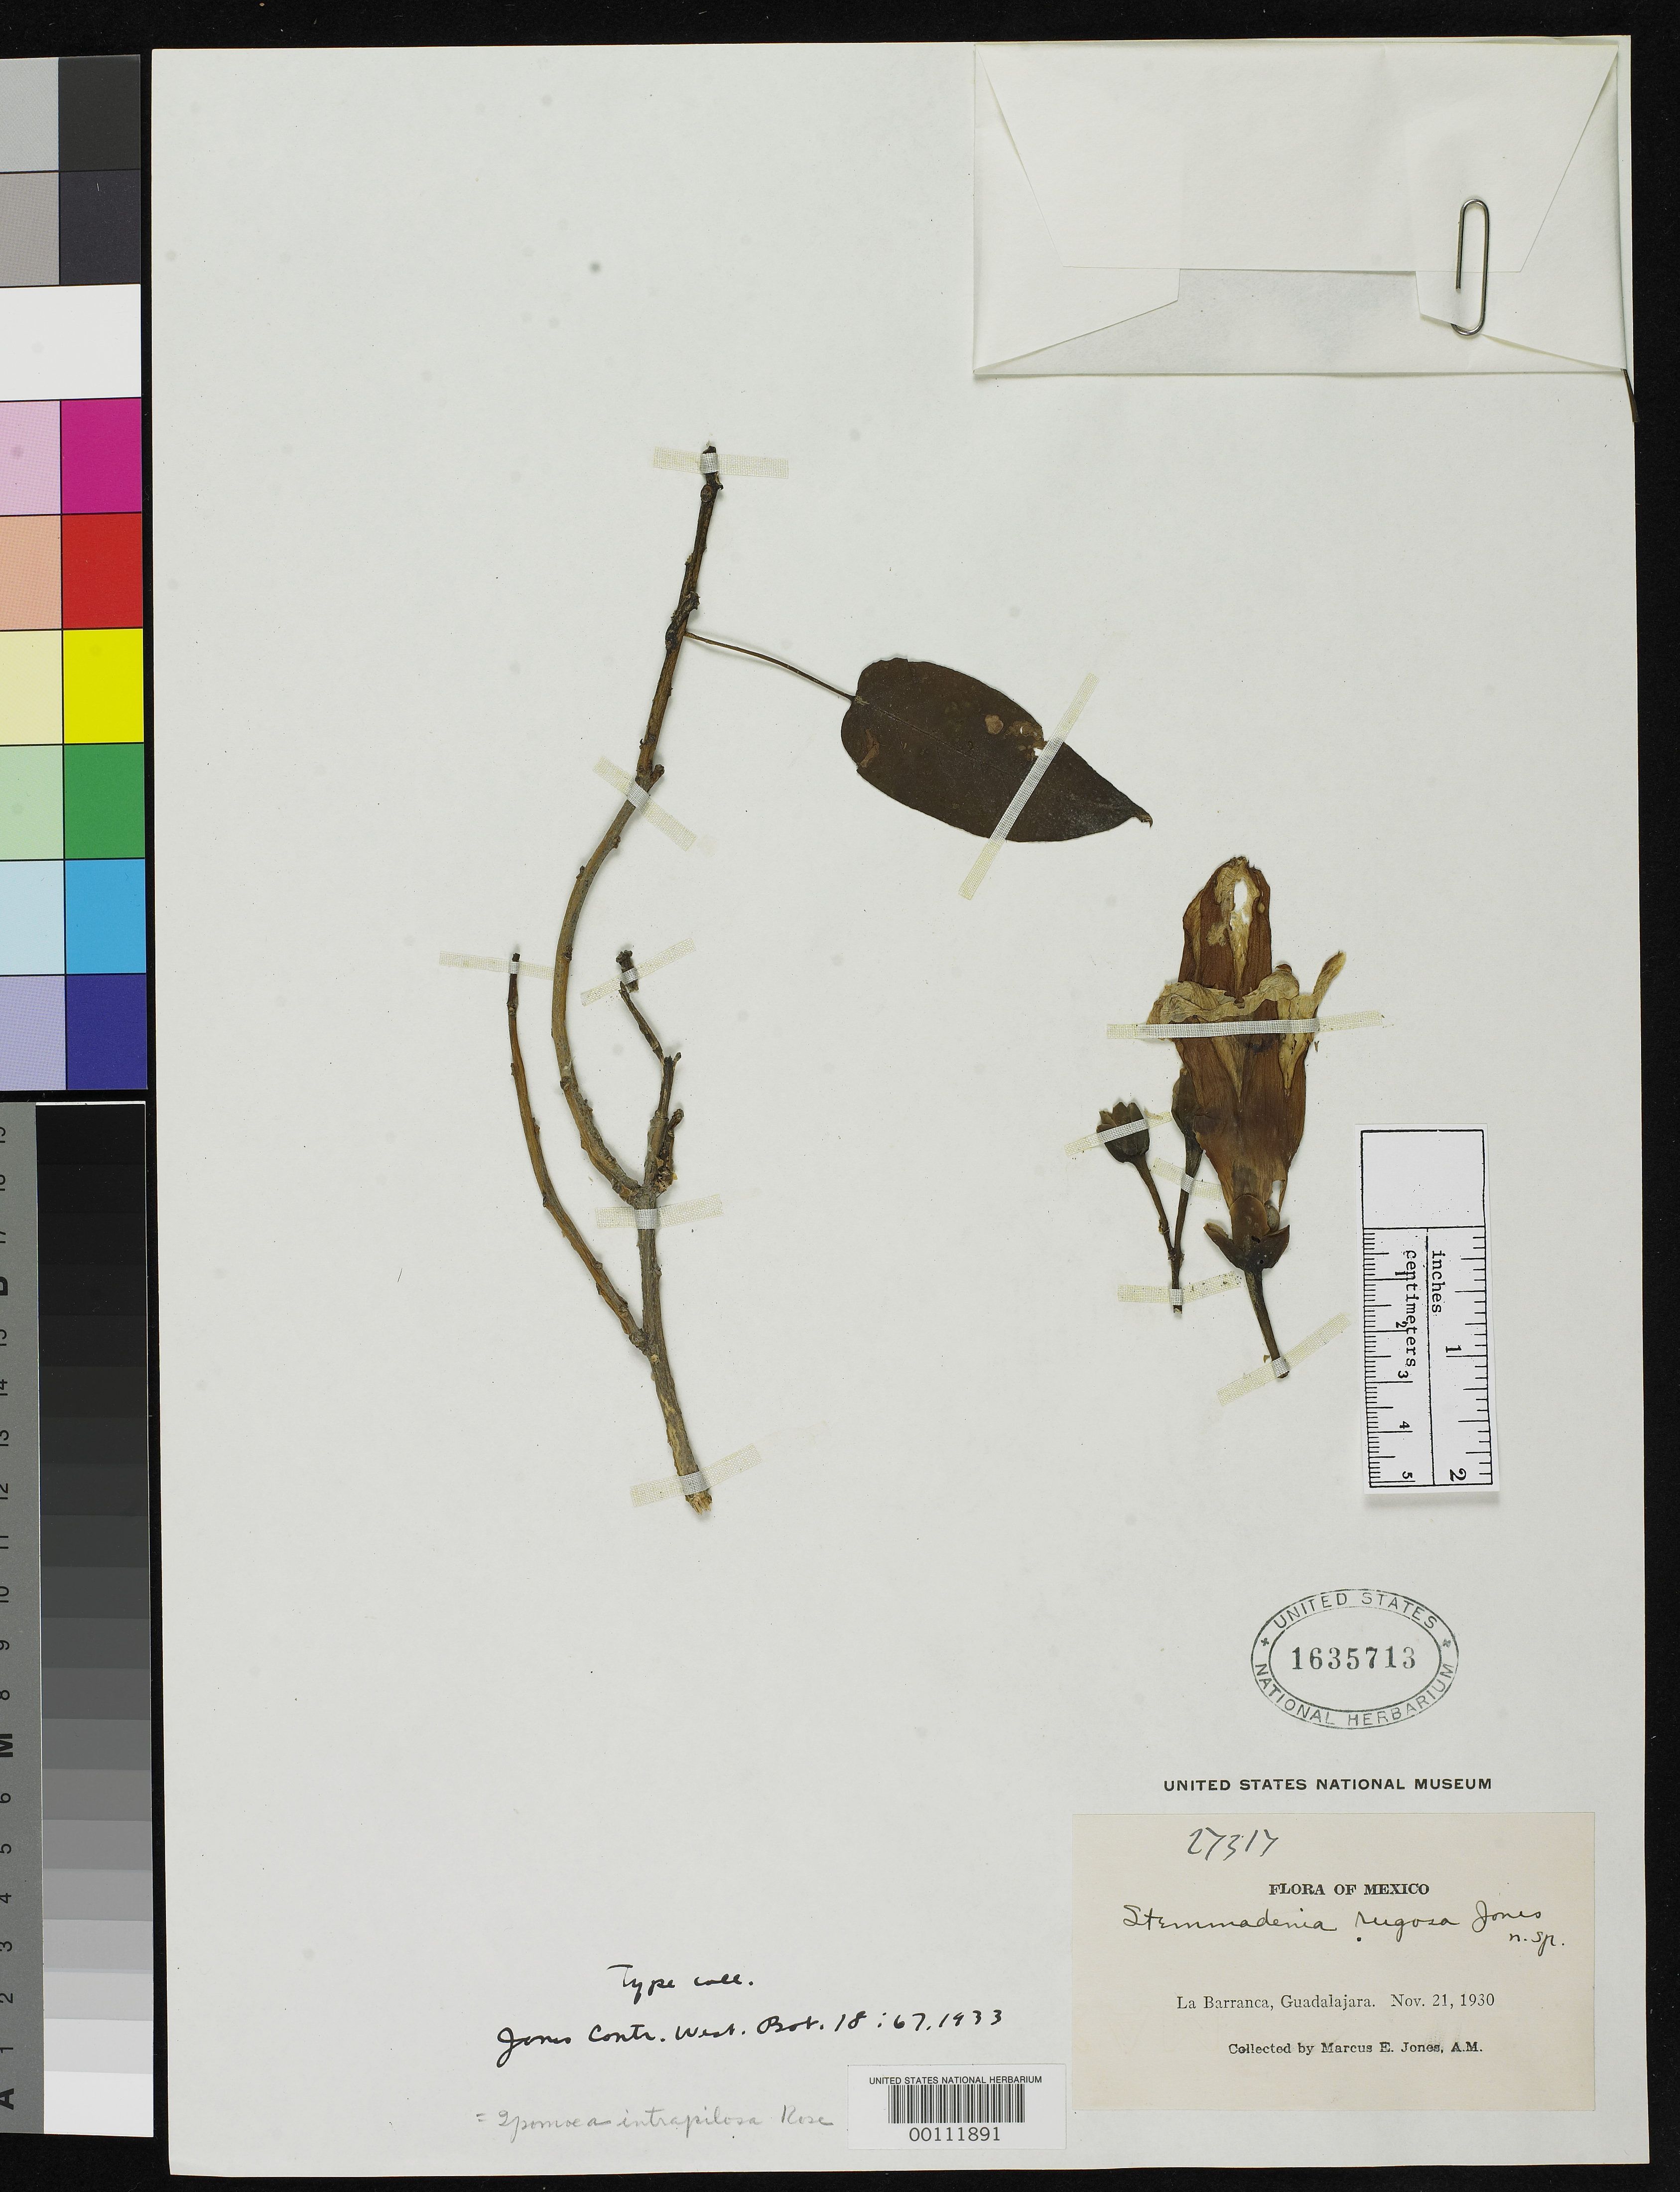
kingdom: Plantae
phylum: Tracheophyta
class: Magnoliopsida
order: Gentianales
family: Apocynaceae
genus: Stemmadenia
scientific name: Stemmadenia rugosa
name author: M.E. Jones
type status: Type Collection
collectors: M. E. Jones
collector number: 27317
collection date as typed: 21 Nov 1930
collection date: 1930-11-21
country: Mexico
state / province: Jalisco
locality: Guadalajara, La Barranca.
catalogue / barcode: US 1635713